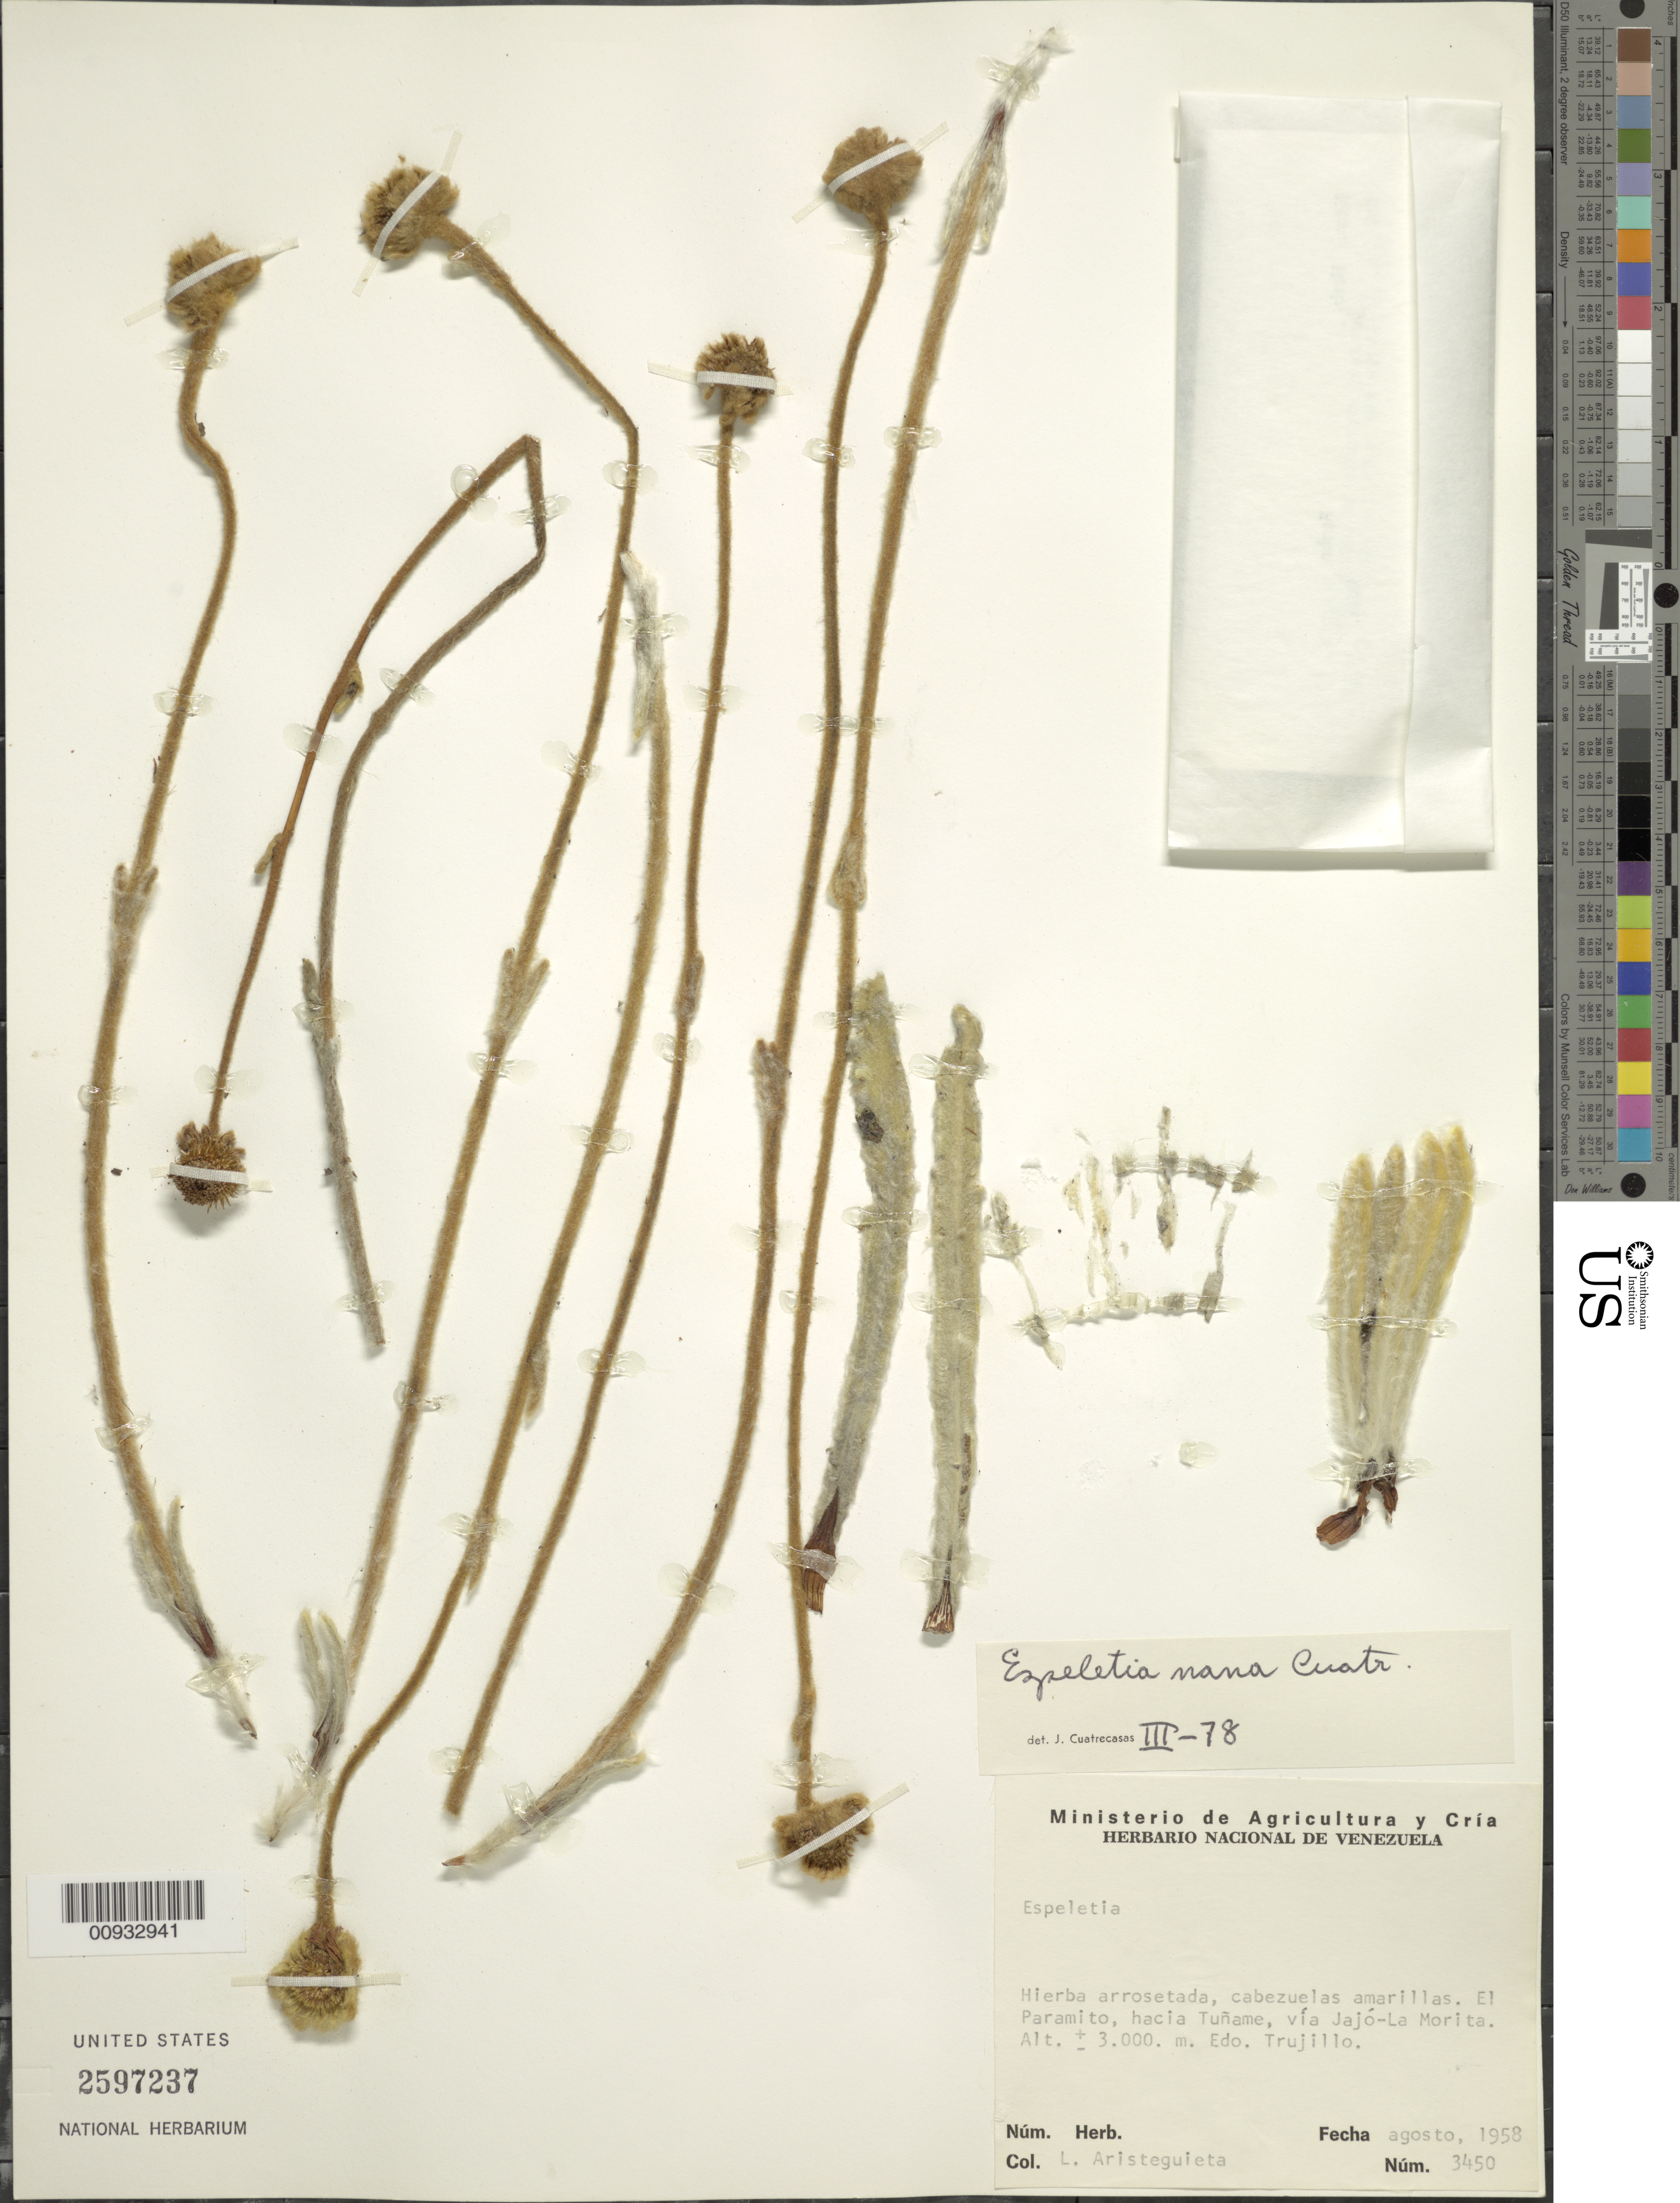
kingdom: Plantae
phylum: Tracheophyta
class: Magnoliopsida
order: Asterales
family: Asteraceae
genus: Espeletia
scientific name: Espeletia nana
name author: Cuatrec.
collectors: L. Aristeguieta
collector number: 3450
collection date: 1958-08-01/1958-08-31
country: Venezuela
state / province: Trujillo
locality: El Paramito, hacia Tuñame, vía Jajó - La Morita.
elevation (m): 3000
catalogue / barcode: US 2597237